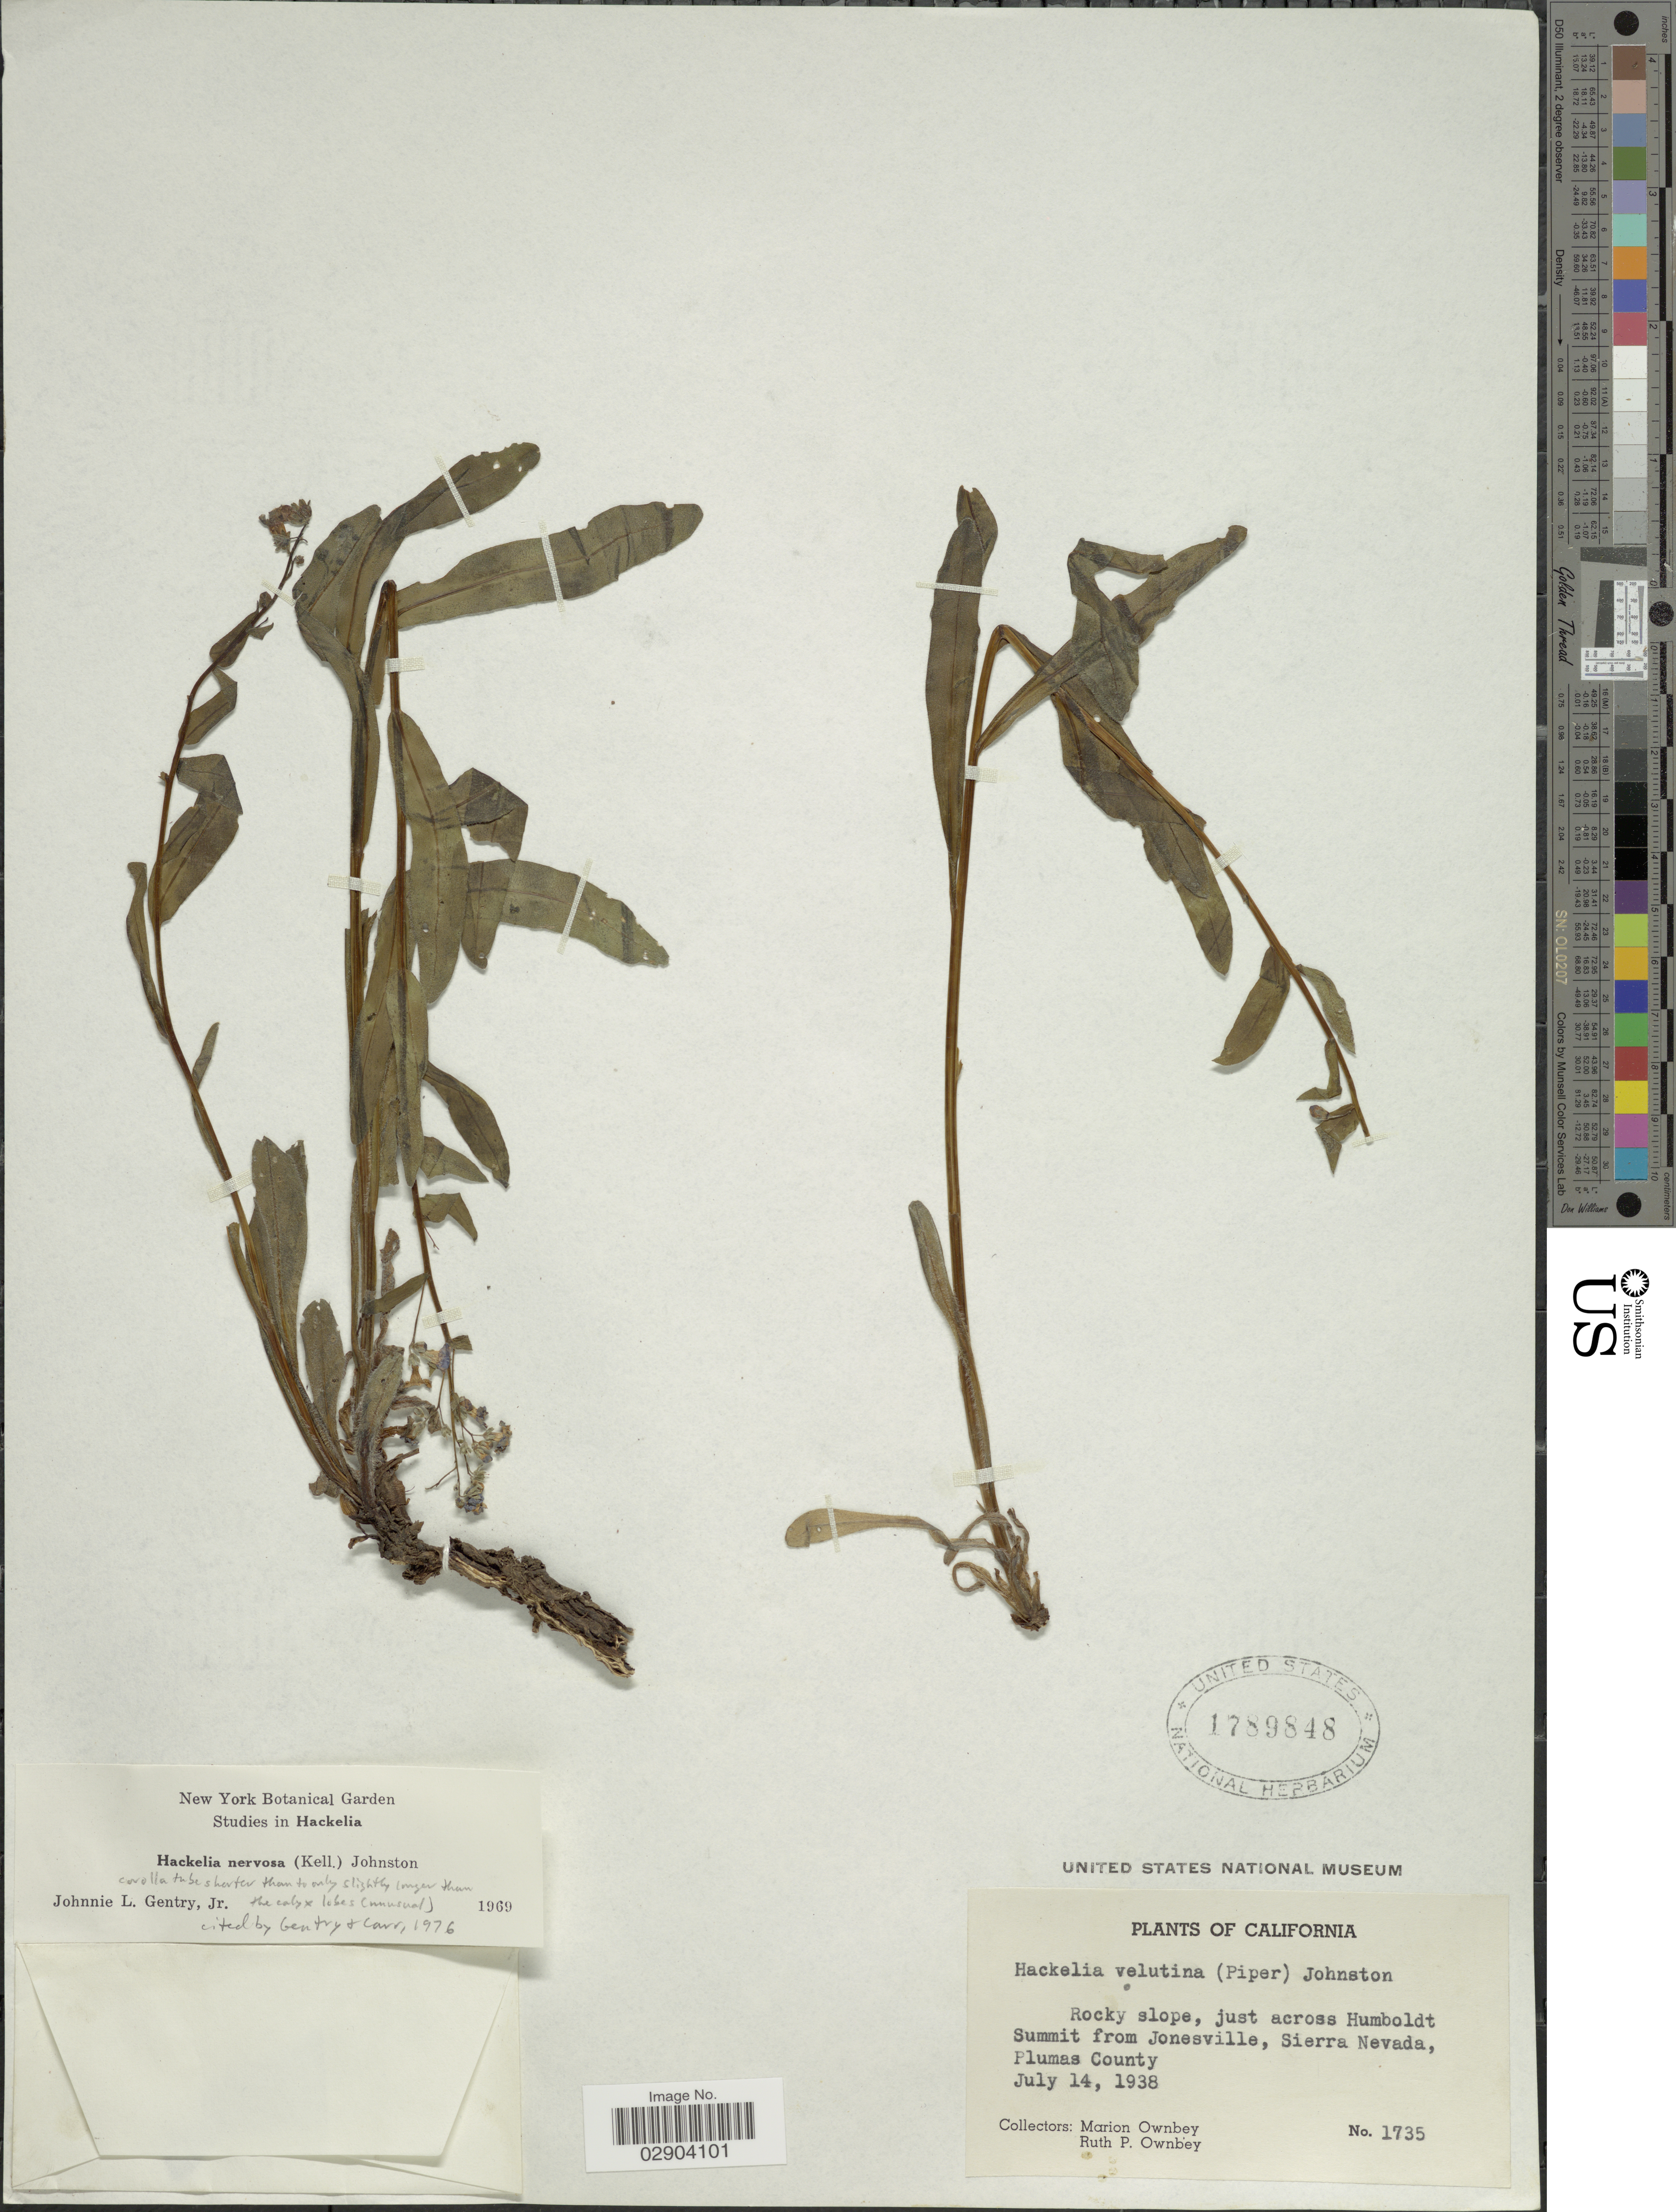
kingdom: Plantae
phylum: Tracheophyta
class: Magnoliopsida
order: Boraginales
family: Boraginaceae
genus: Hackelia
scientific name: Hackelia nervosa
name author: (Kellogg) I.M. Johnst.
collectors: M. Ownbey & R. Ownbey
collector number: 1735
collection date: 1938-07-14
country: United States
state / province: California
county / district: Plumas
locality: Rocky slope, just across Humboldt Summit from Jonesville, Sierra Nevada, Plumas County.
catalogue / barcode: US 1789848